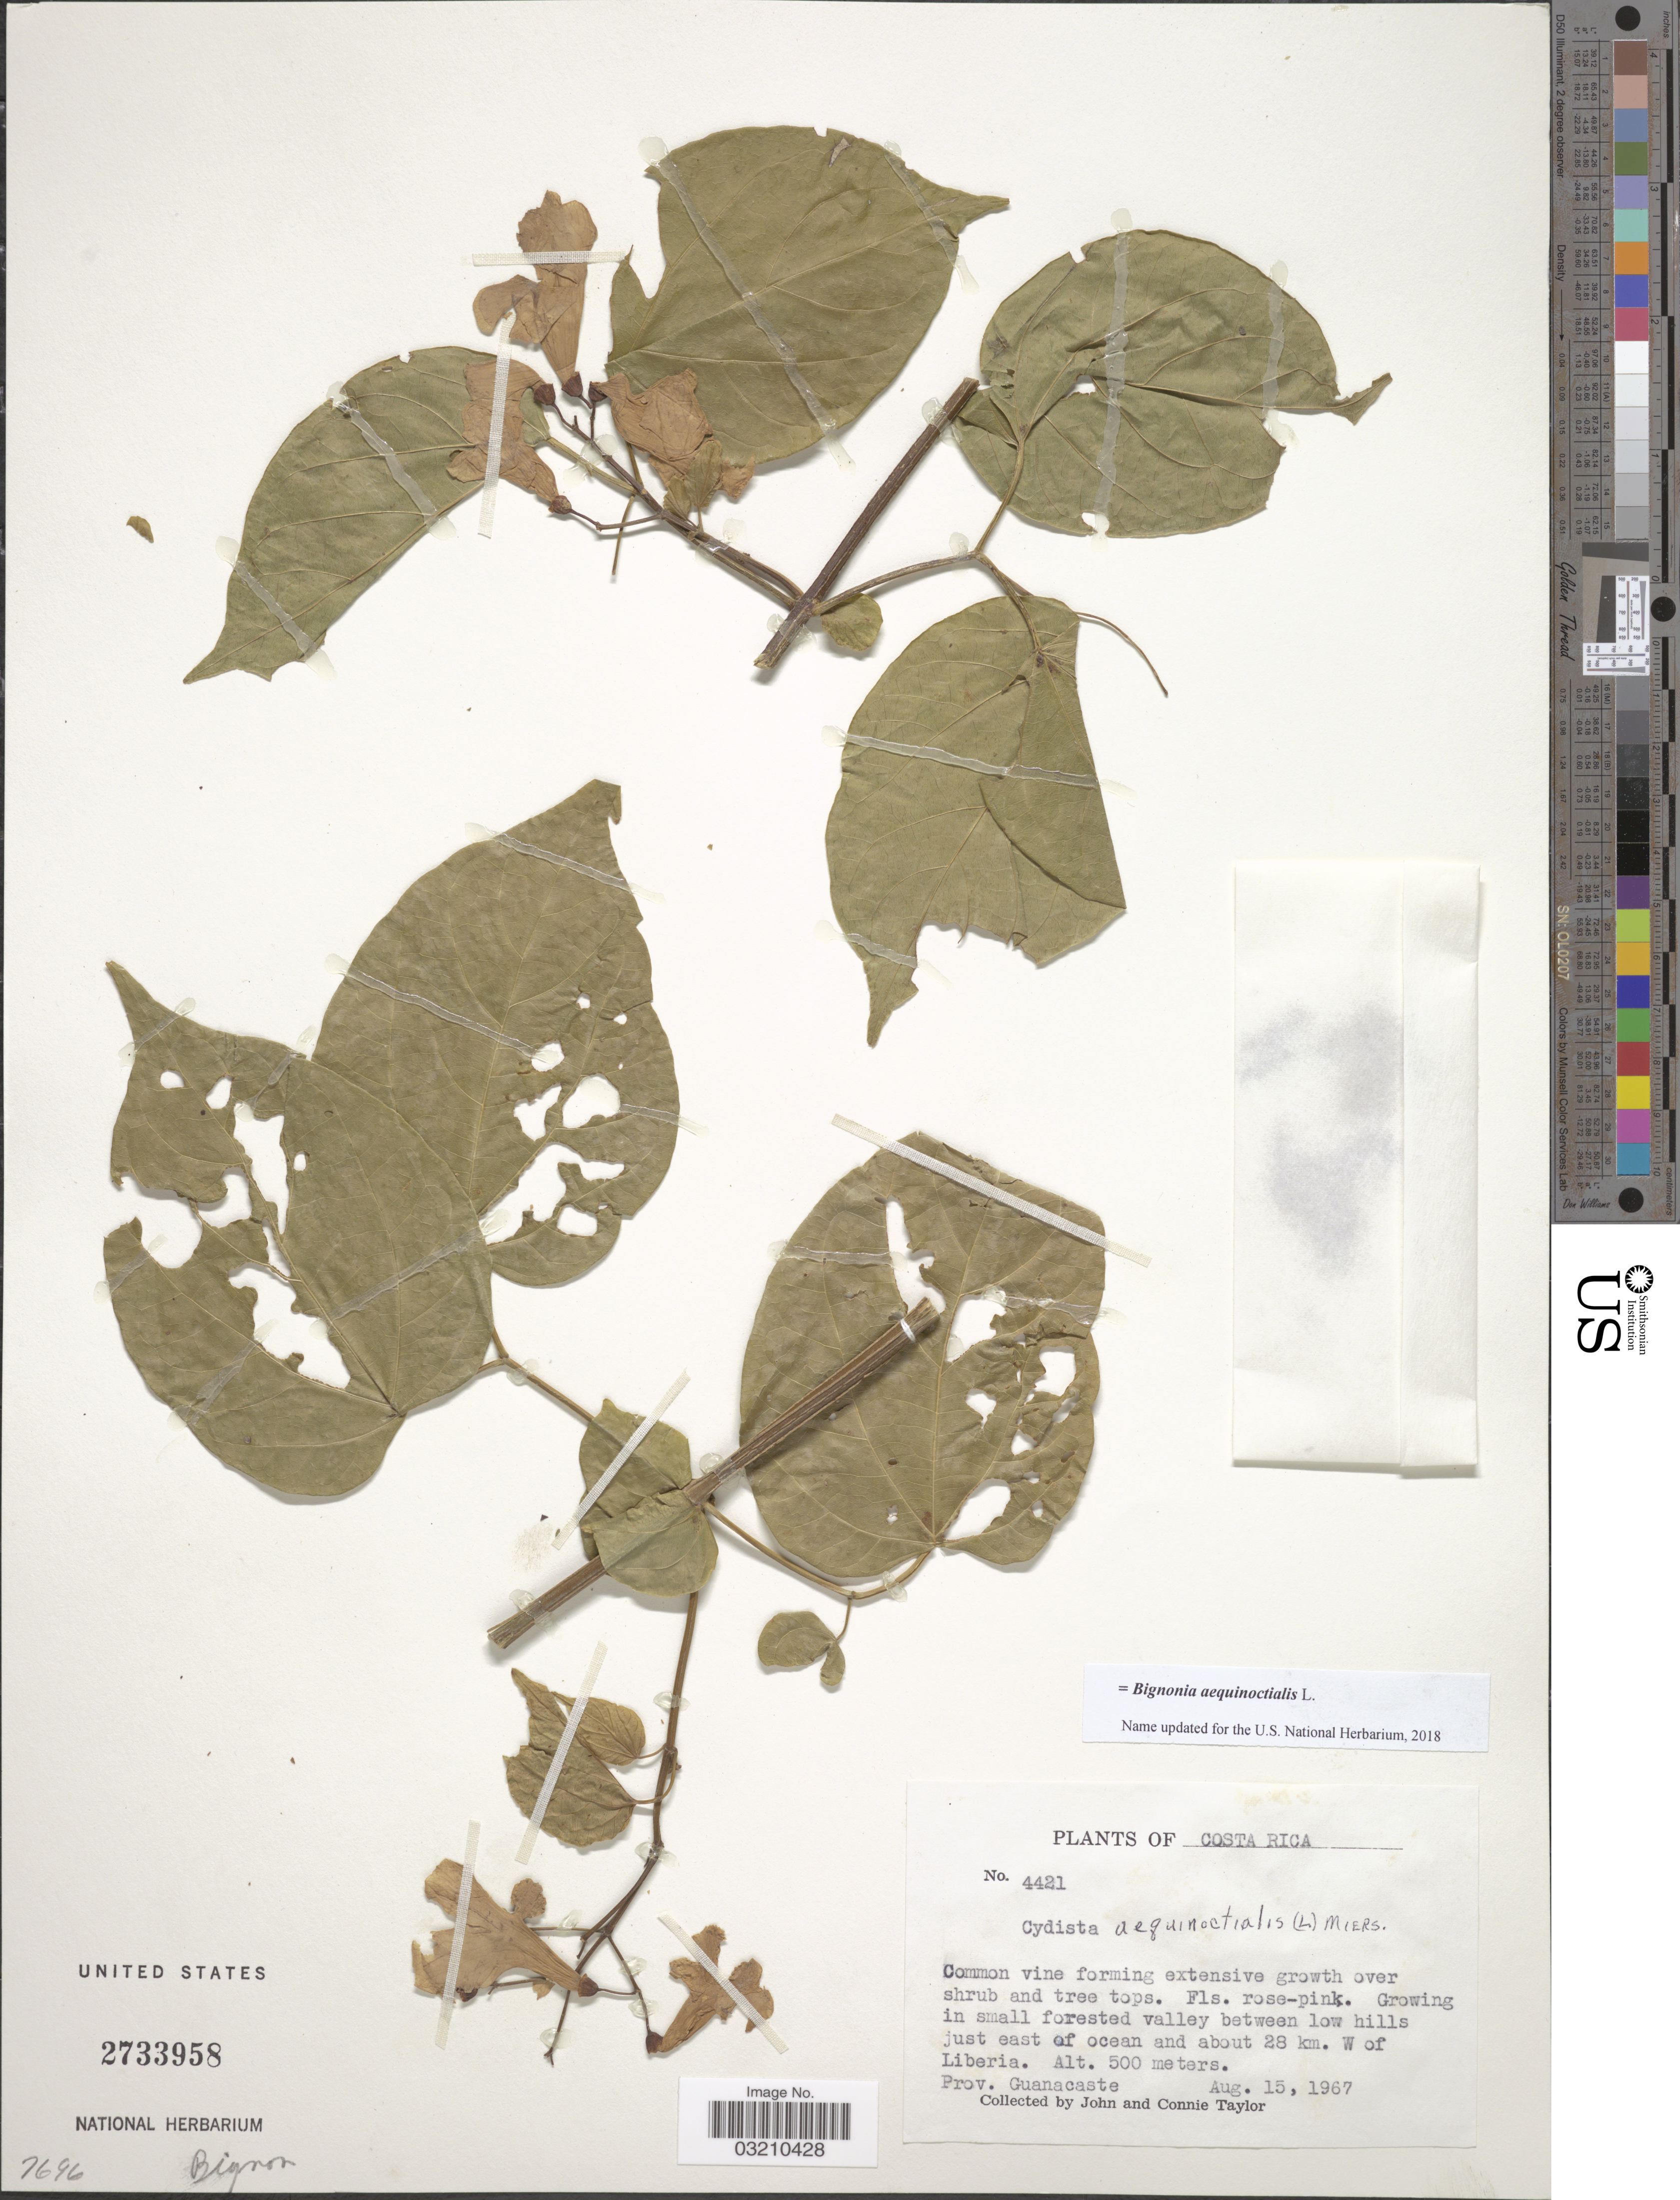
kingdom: Plantae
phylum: Tracheophyta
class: Magnoliopsida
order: Lamiales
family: Bignoniaceae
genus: Bignonia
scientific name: Bignonia aequinoctialis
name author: L.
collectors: J. Taylor & C. Taylor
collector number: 4421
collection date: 1967-08-15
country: Costa Rica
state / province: Guanacaste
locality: Growing in small forested valley between low hills just east of ocean and about 28 km. W of Liberia.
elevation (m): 500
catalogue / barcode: US 2733958